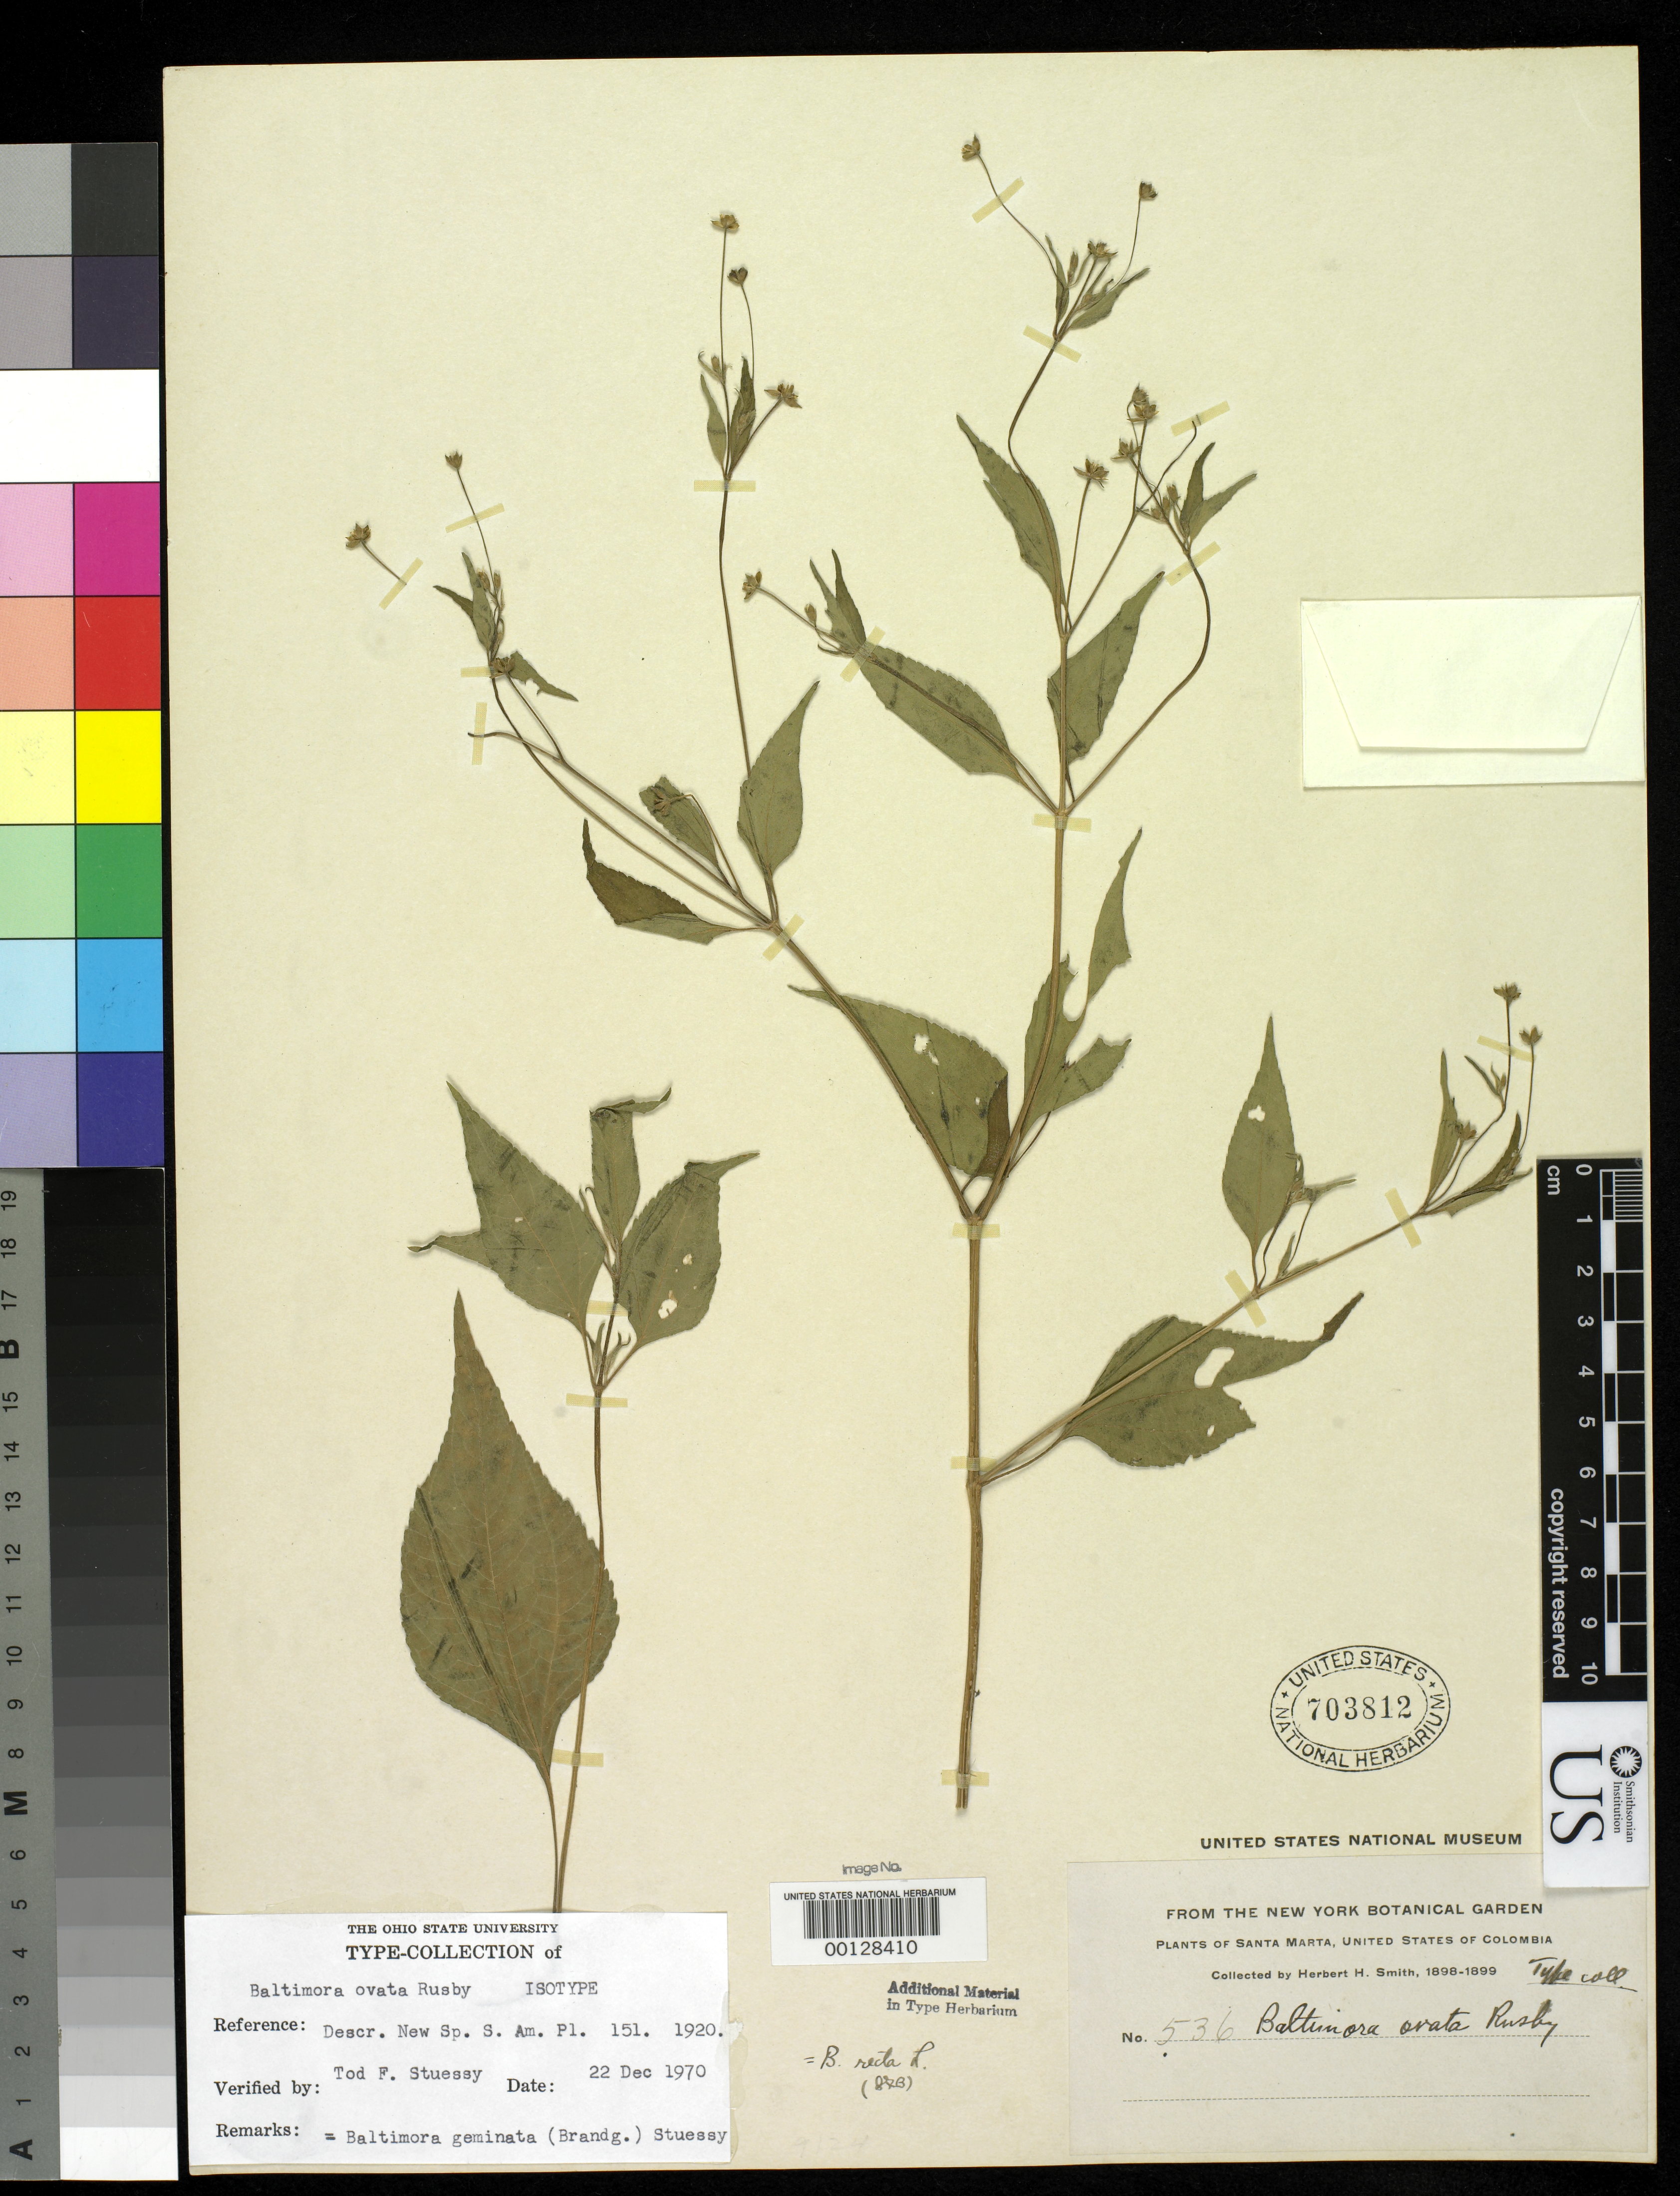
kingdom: Plantae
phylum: Tracheophyta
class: Magnoliopsida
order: Asterales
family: Asteraceae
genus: Baltimora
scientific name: Baltimora ovata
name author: Rusby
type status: Isotype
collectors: Herbert H. Smith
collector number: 536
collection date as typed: Sep 1898 to -- Nov 1898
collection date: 1898-09/1898-11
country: Colombia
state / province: Magdalena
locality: Santa Marta.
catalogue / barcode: US 703812